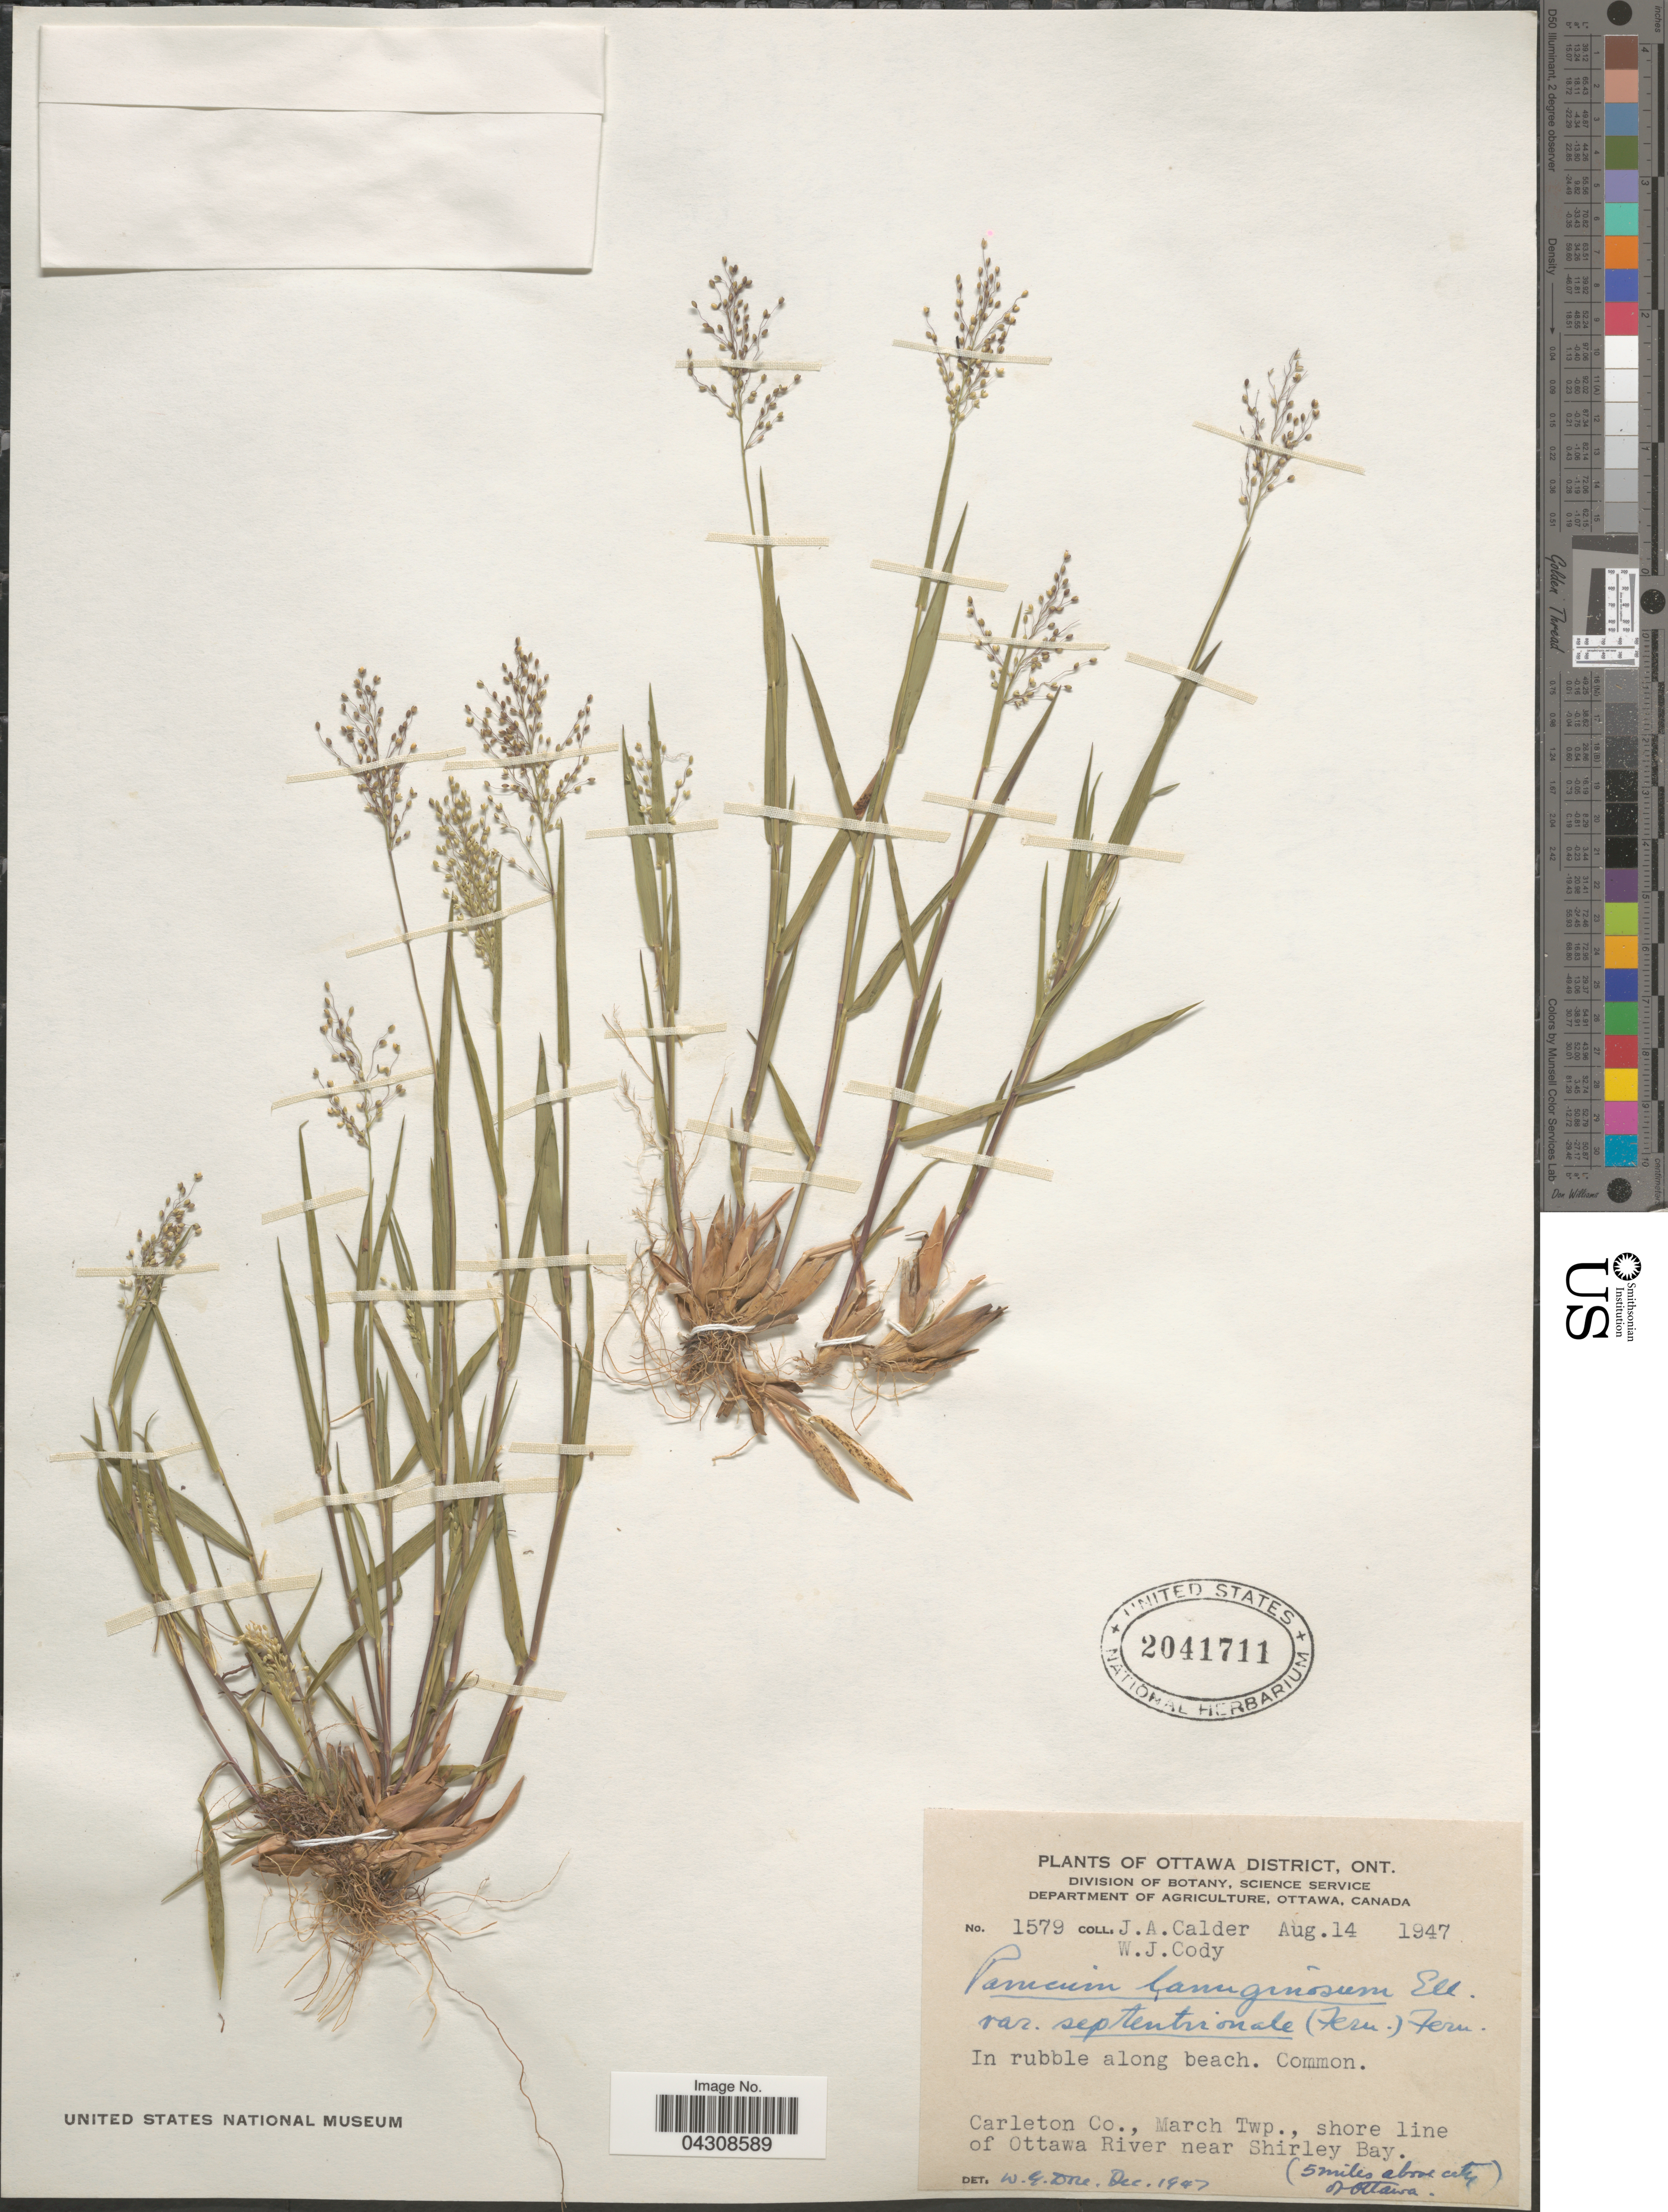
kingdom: Plantae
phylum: Tracheophyta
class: Liliopsida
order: Poales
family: Poaceae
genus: Dichanthelium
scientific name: Dichanthelium acuminatum var. acuminatum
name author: (Sw.) Gould & C.A. Clark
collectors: J. A. Calder & W. Cody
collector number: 1579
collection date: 1947-08-14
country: Canada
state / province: Ontario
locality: Ottawa District. In rubble along beach. Carleton Co., March Twp., shore line of Ottawa River near Shirley Bay. (5 miles above city of Ottawa).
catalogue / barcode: US 2041711